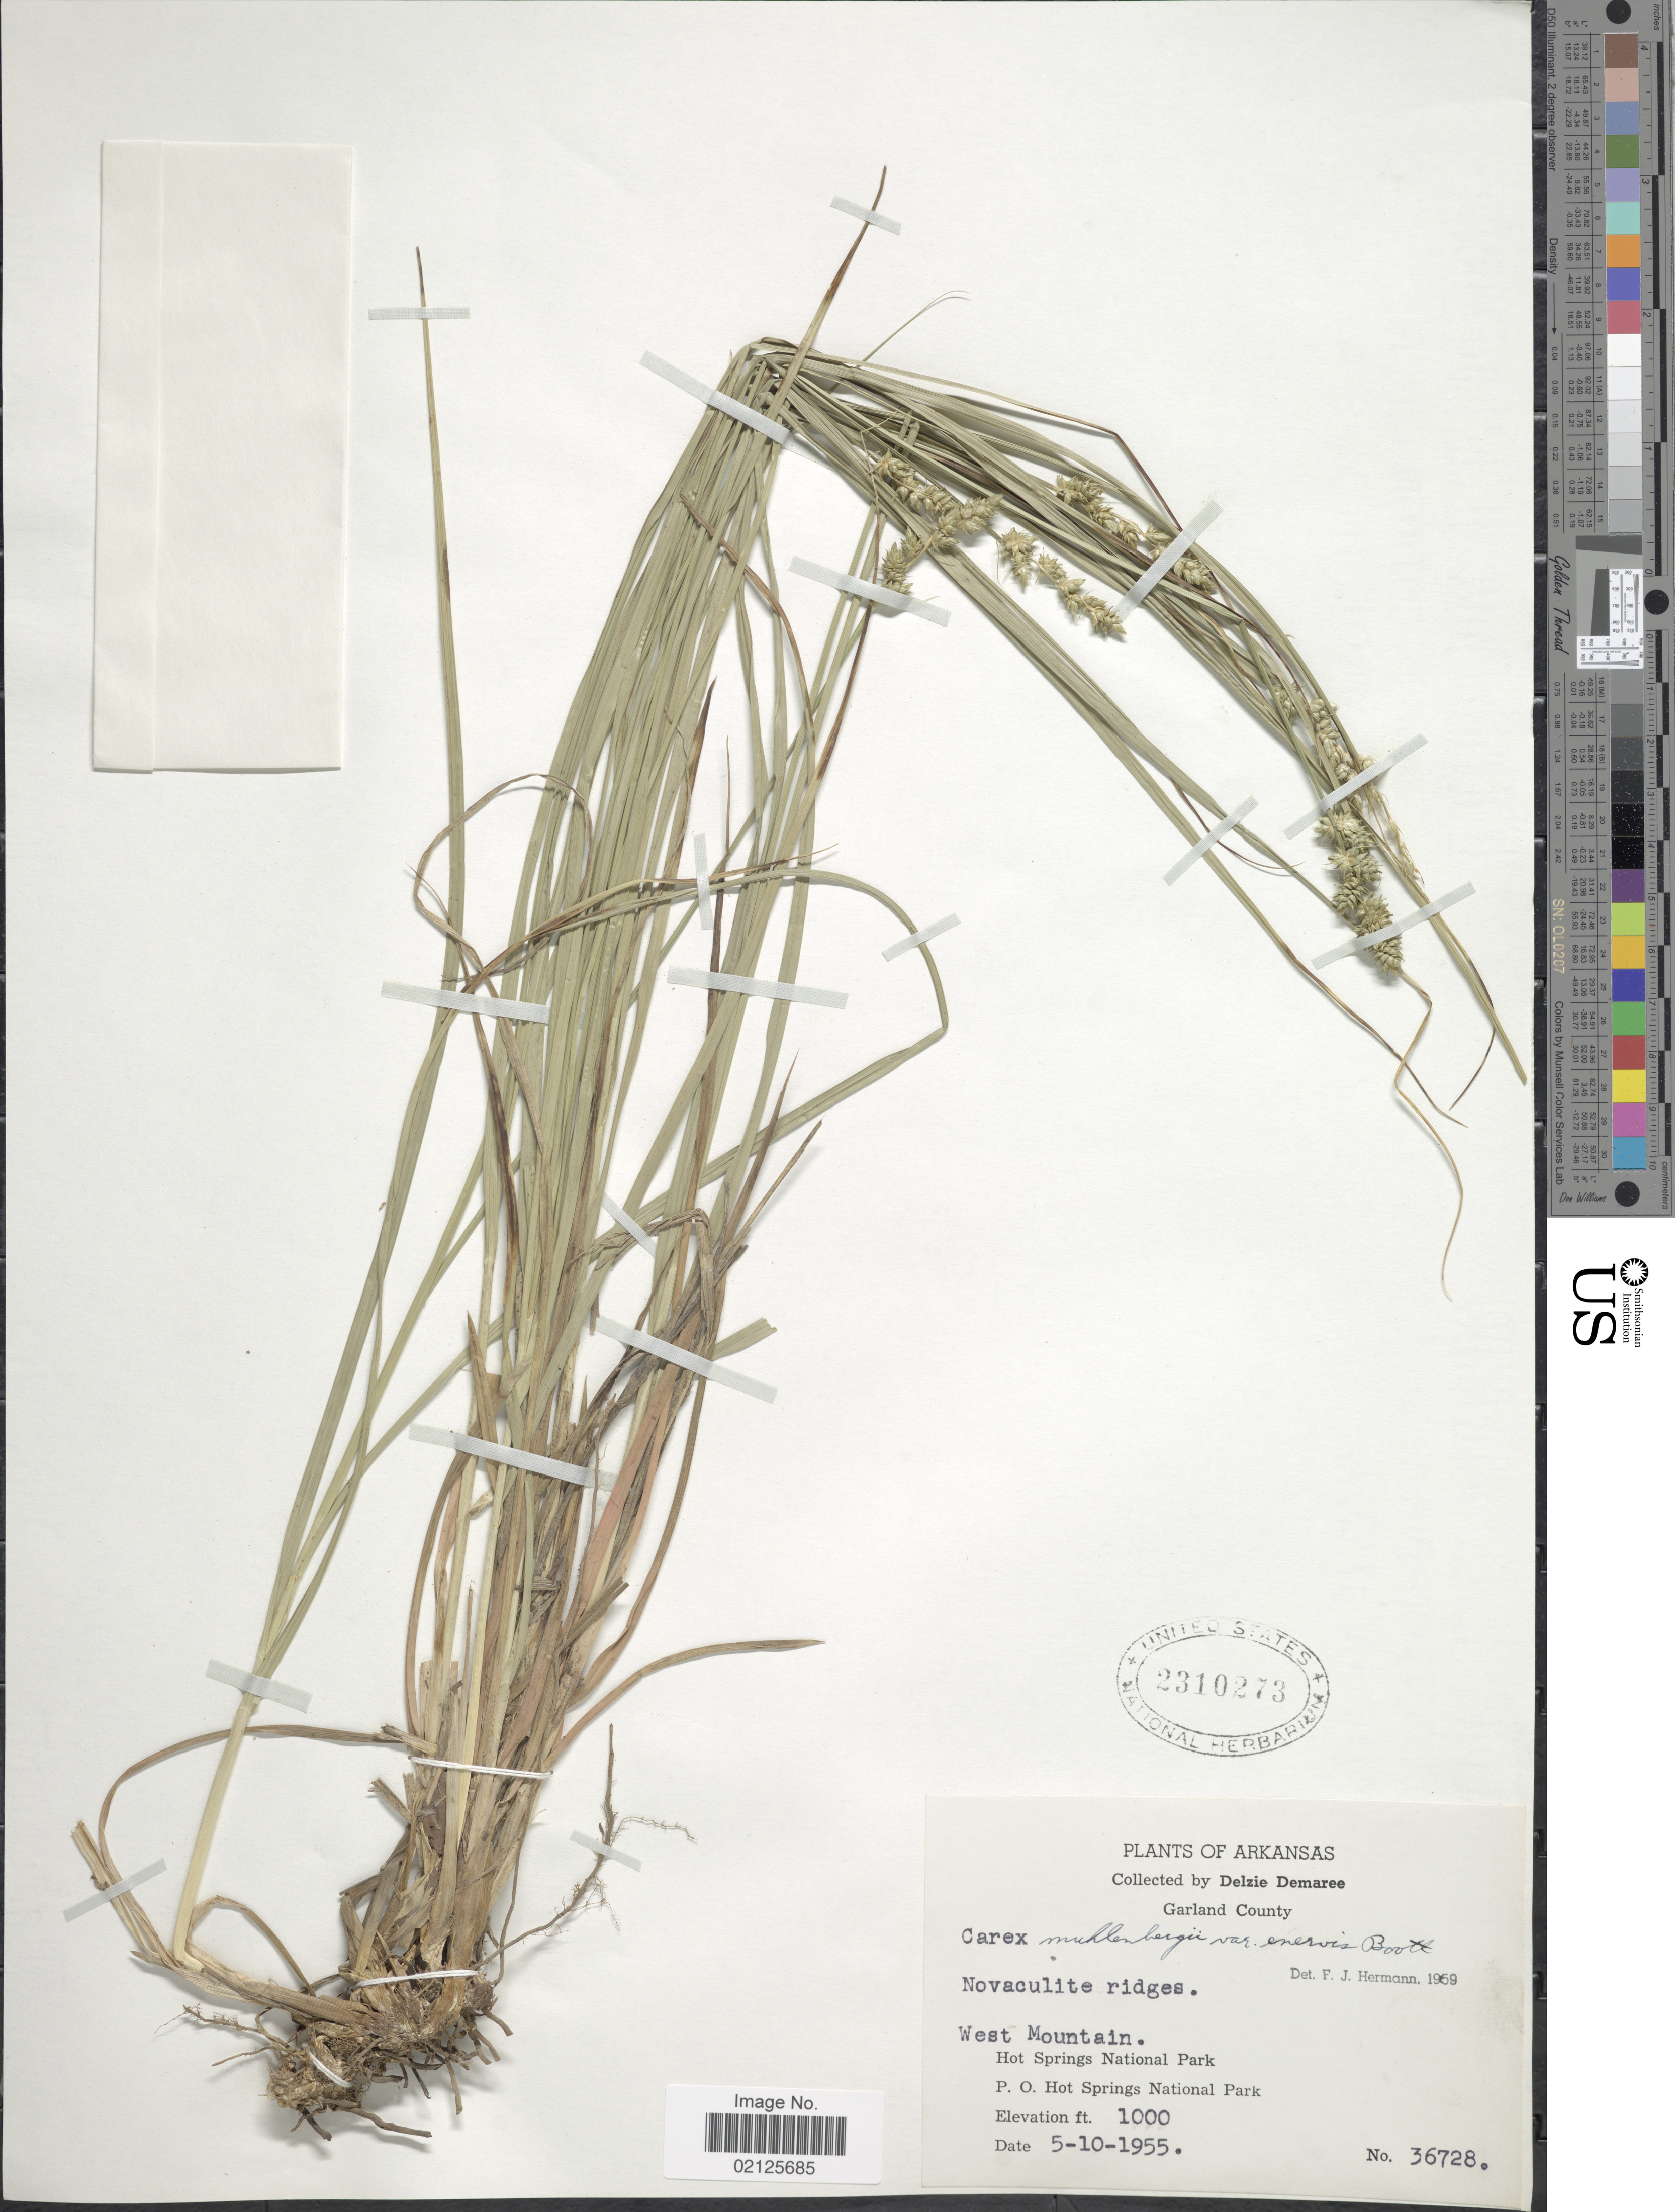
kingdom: Plantae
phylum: Tracheophyta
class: Liliopsida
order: Poales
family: Cyperaceae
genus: Carex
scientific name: Carex muehlenbergii var. enervis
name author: Boott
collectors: D. Demaree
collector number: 36728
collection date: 1955-05-10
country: United States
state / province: Arkansas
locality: Garland County, West Mountain, Hot Springs National Park, P.O. Hot Springs National Park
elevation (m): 305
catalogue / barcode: US 2310273